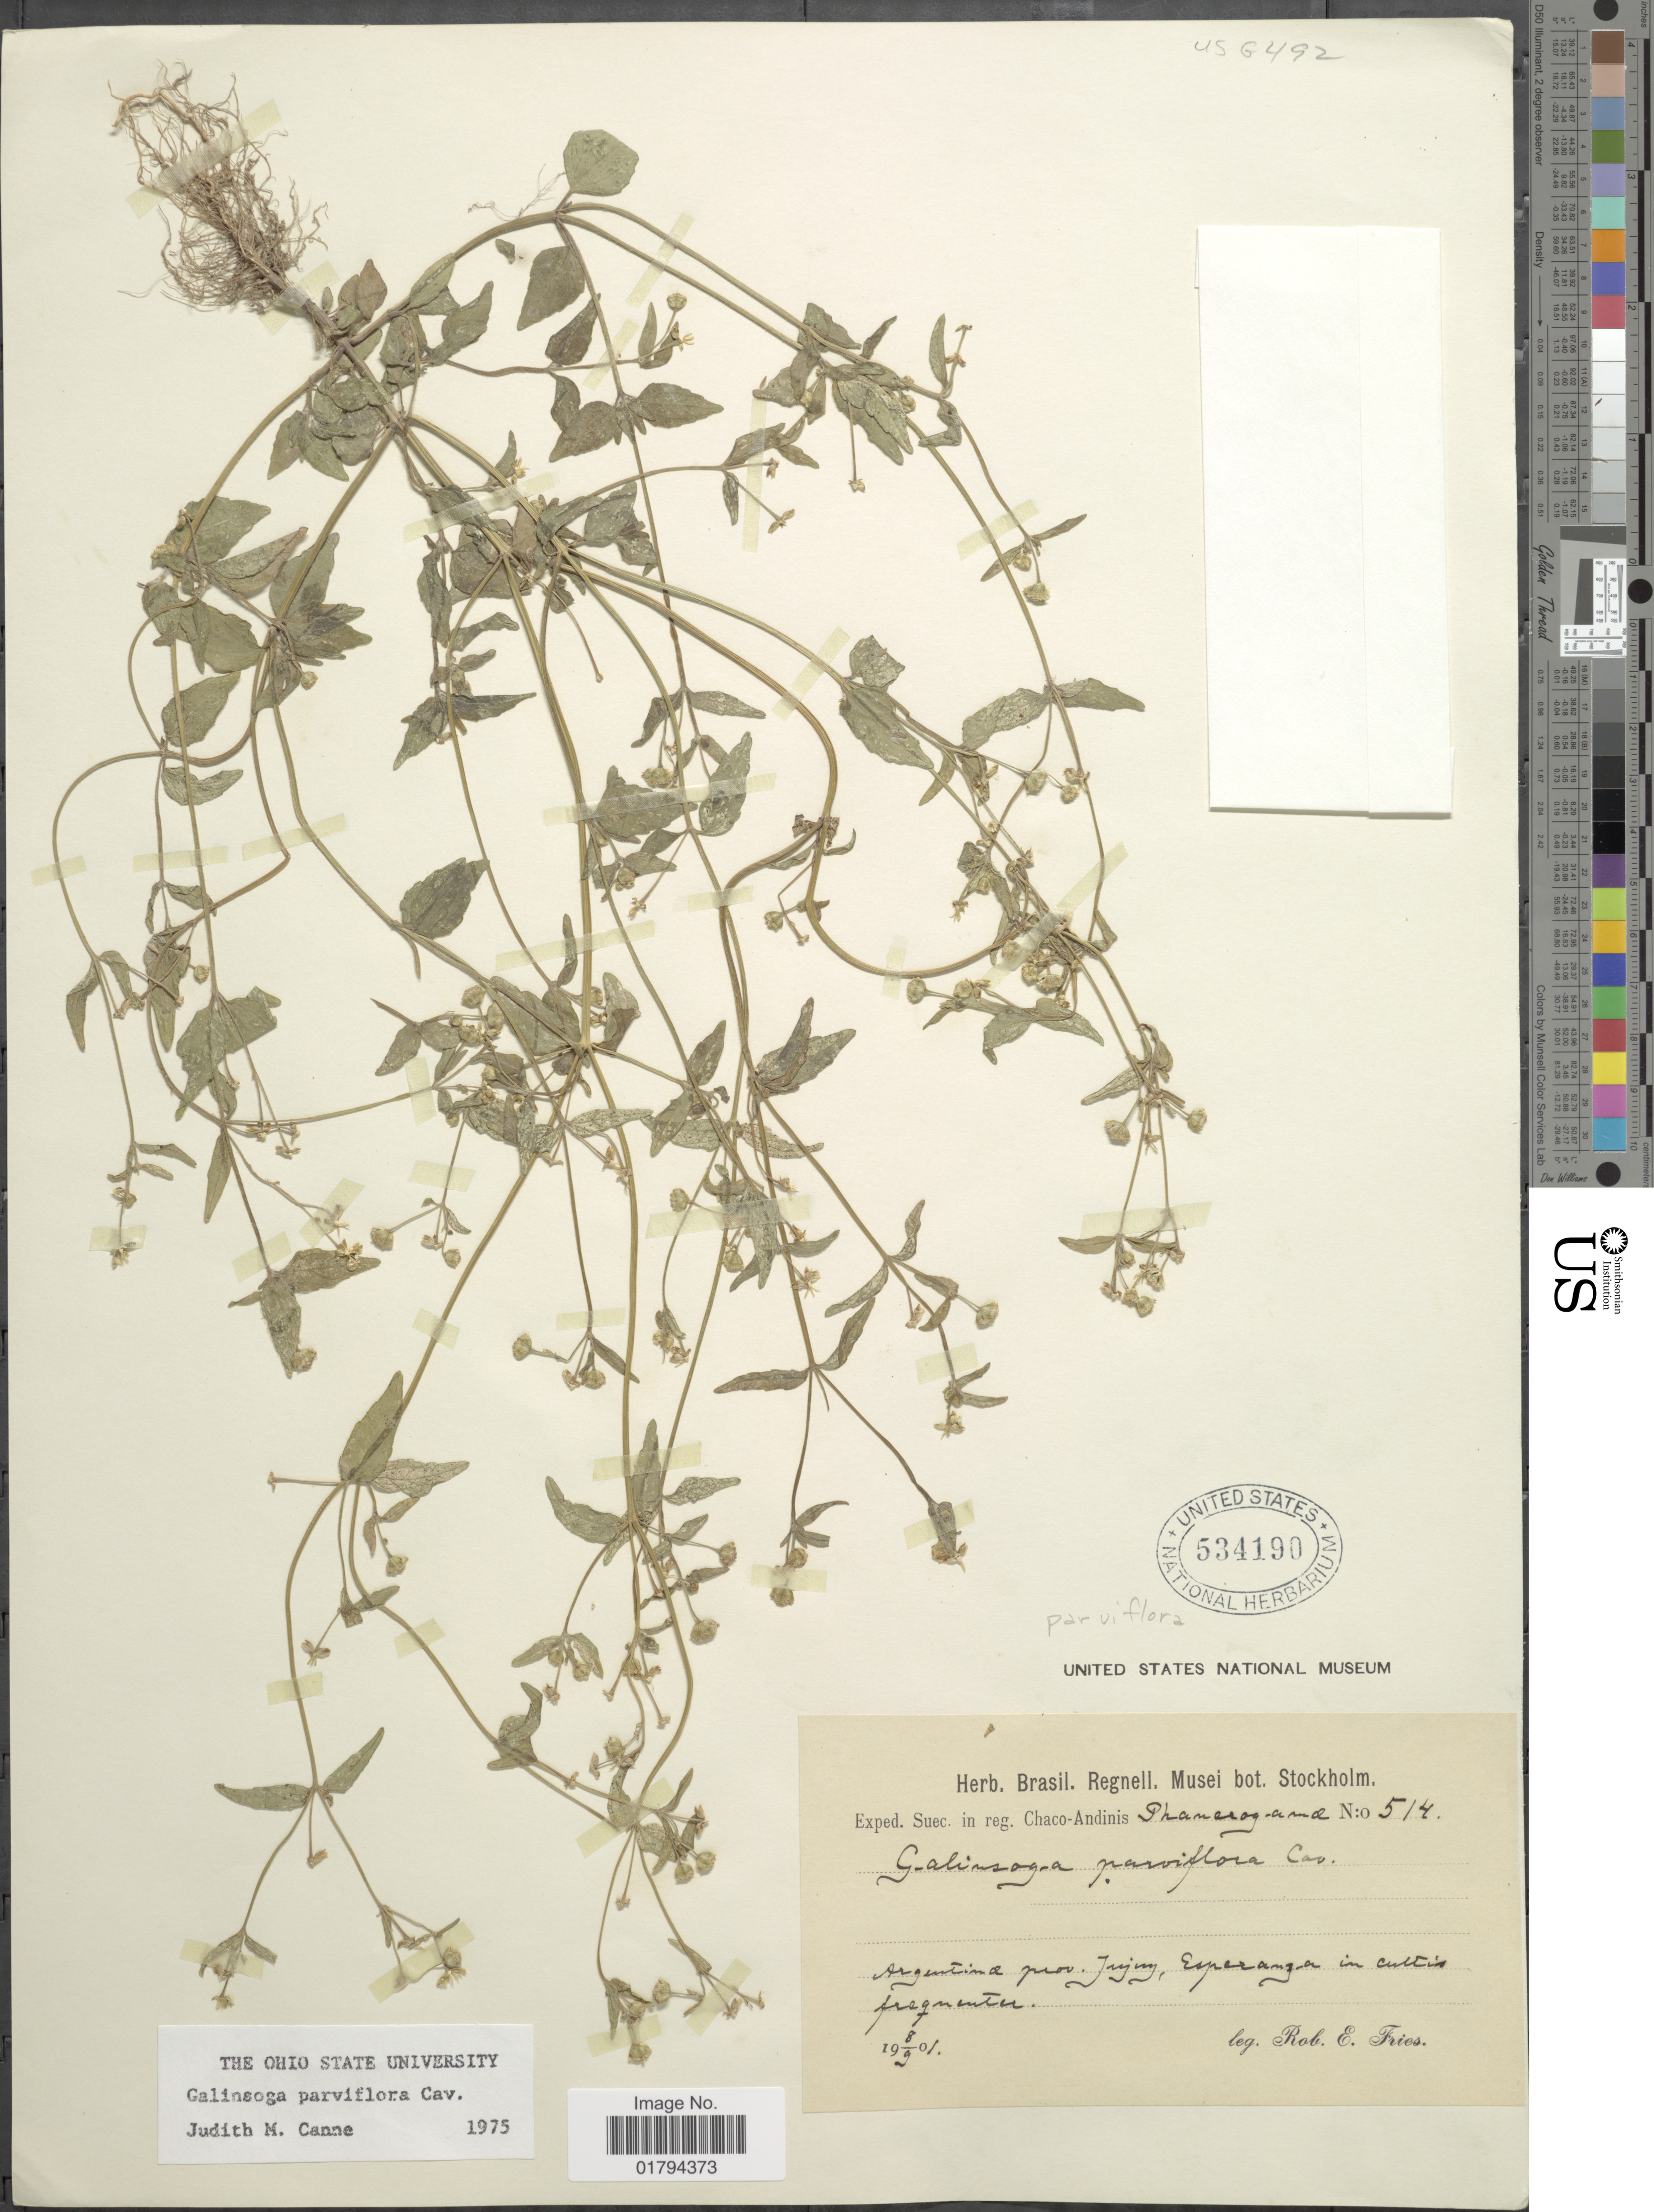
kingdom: Plantae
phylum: Tracheophyta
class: Magnoliopsida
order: Asterales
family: Asteraceae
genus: Galinsoga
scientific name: Galinsoga parviflora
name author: Cav.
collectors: R. E. Fries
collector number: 514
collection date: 1901-03-08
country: Argentina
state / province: Jujuy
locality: In reg. Chaco-Andinis Phamerogama, Esperanga in cultis frequente.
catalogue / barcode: US 534190